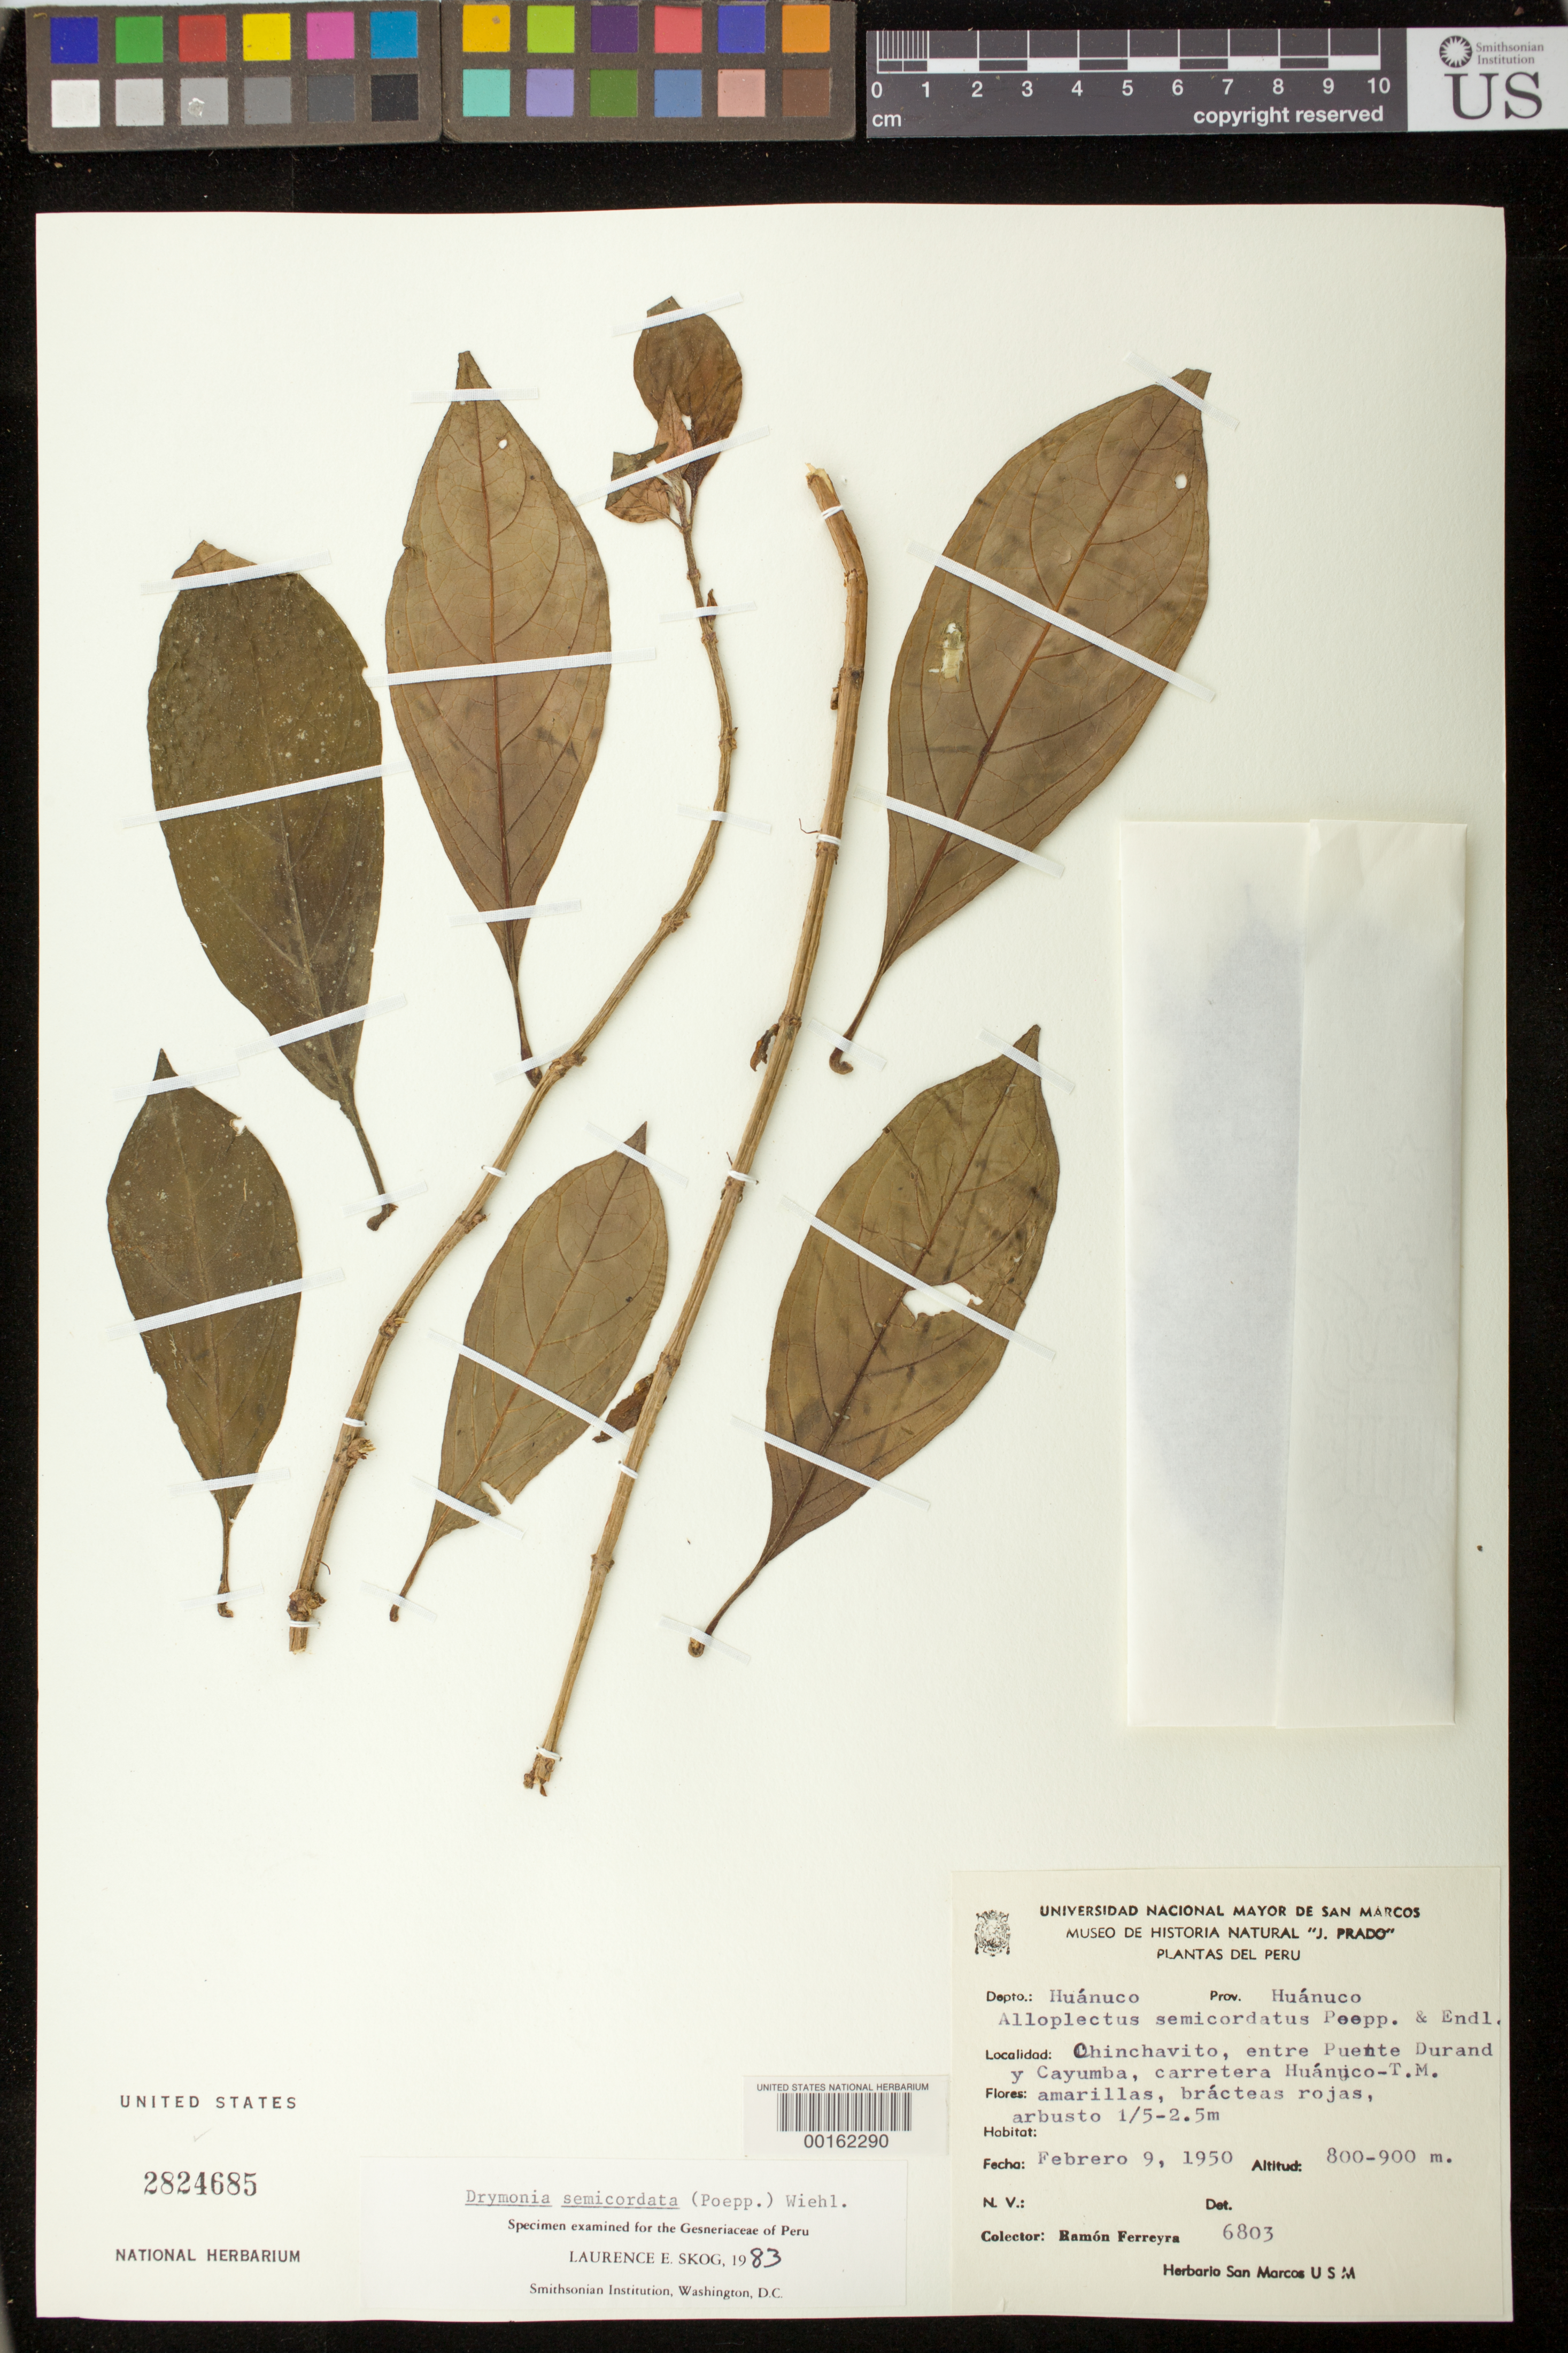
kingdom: Plantae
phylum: Tracheophyta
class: Magnoliopsida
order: Lamiales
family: Gesneriaceae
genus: Drymonia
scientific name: Drymonia semicordata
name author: (Poepp.) Wiehler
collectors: R. A. Ferreyra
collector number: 6803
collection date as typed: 09 Feb 1950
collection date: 1950-02-09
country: Peru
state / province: Huánuco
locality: Prov. Huanuco; Chinchavito, between Puente Durand and Cayumba, Huanuco-T.M. highway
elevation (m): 800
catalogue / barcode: US 2824685